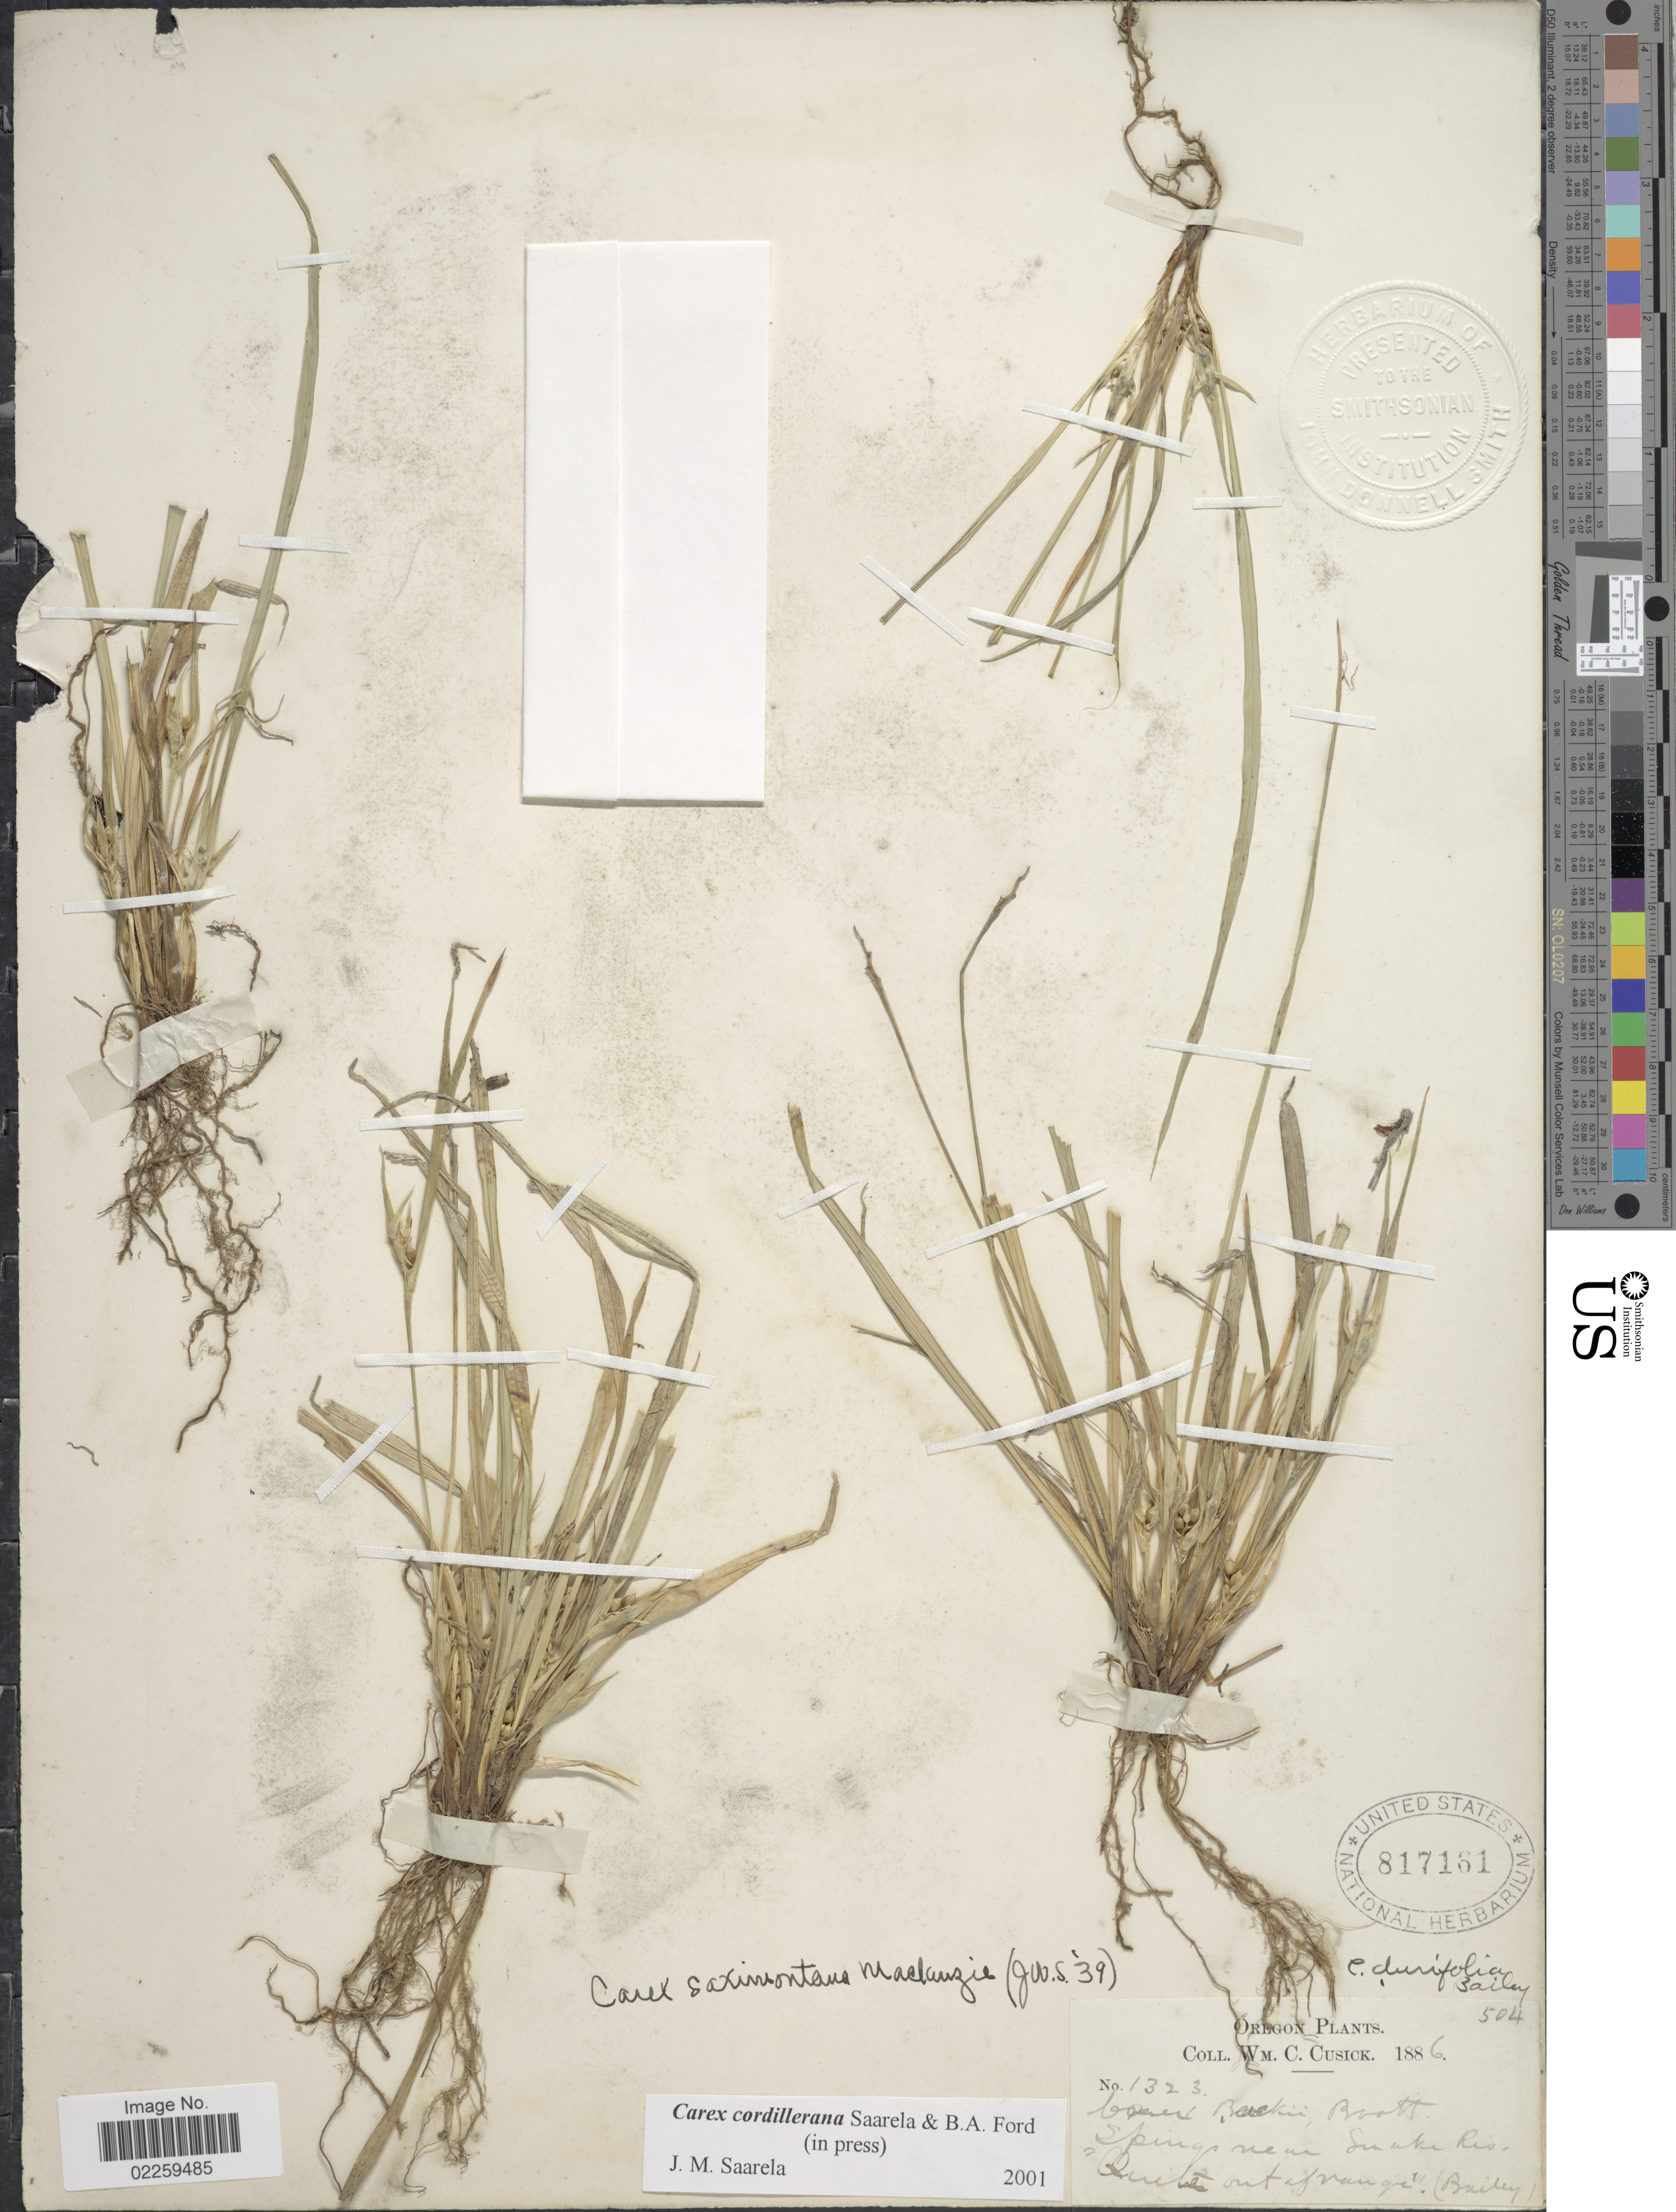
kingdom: Plantae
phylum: Tracheophyta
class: Liliopsida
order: Poales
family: Cyperaceae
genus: Carex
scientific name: Carex cordillerana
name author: Saarela & B.A. Ford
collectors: W. C. Cusick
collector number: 504/1323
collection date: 1886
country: United States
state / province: Oregon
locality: Oregon, Springs near Snake res. "Quite out of range"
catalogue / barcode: US 817161